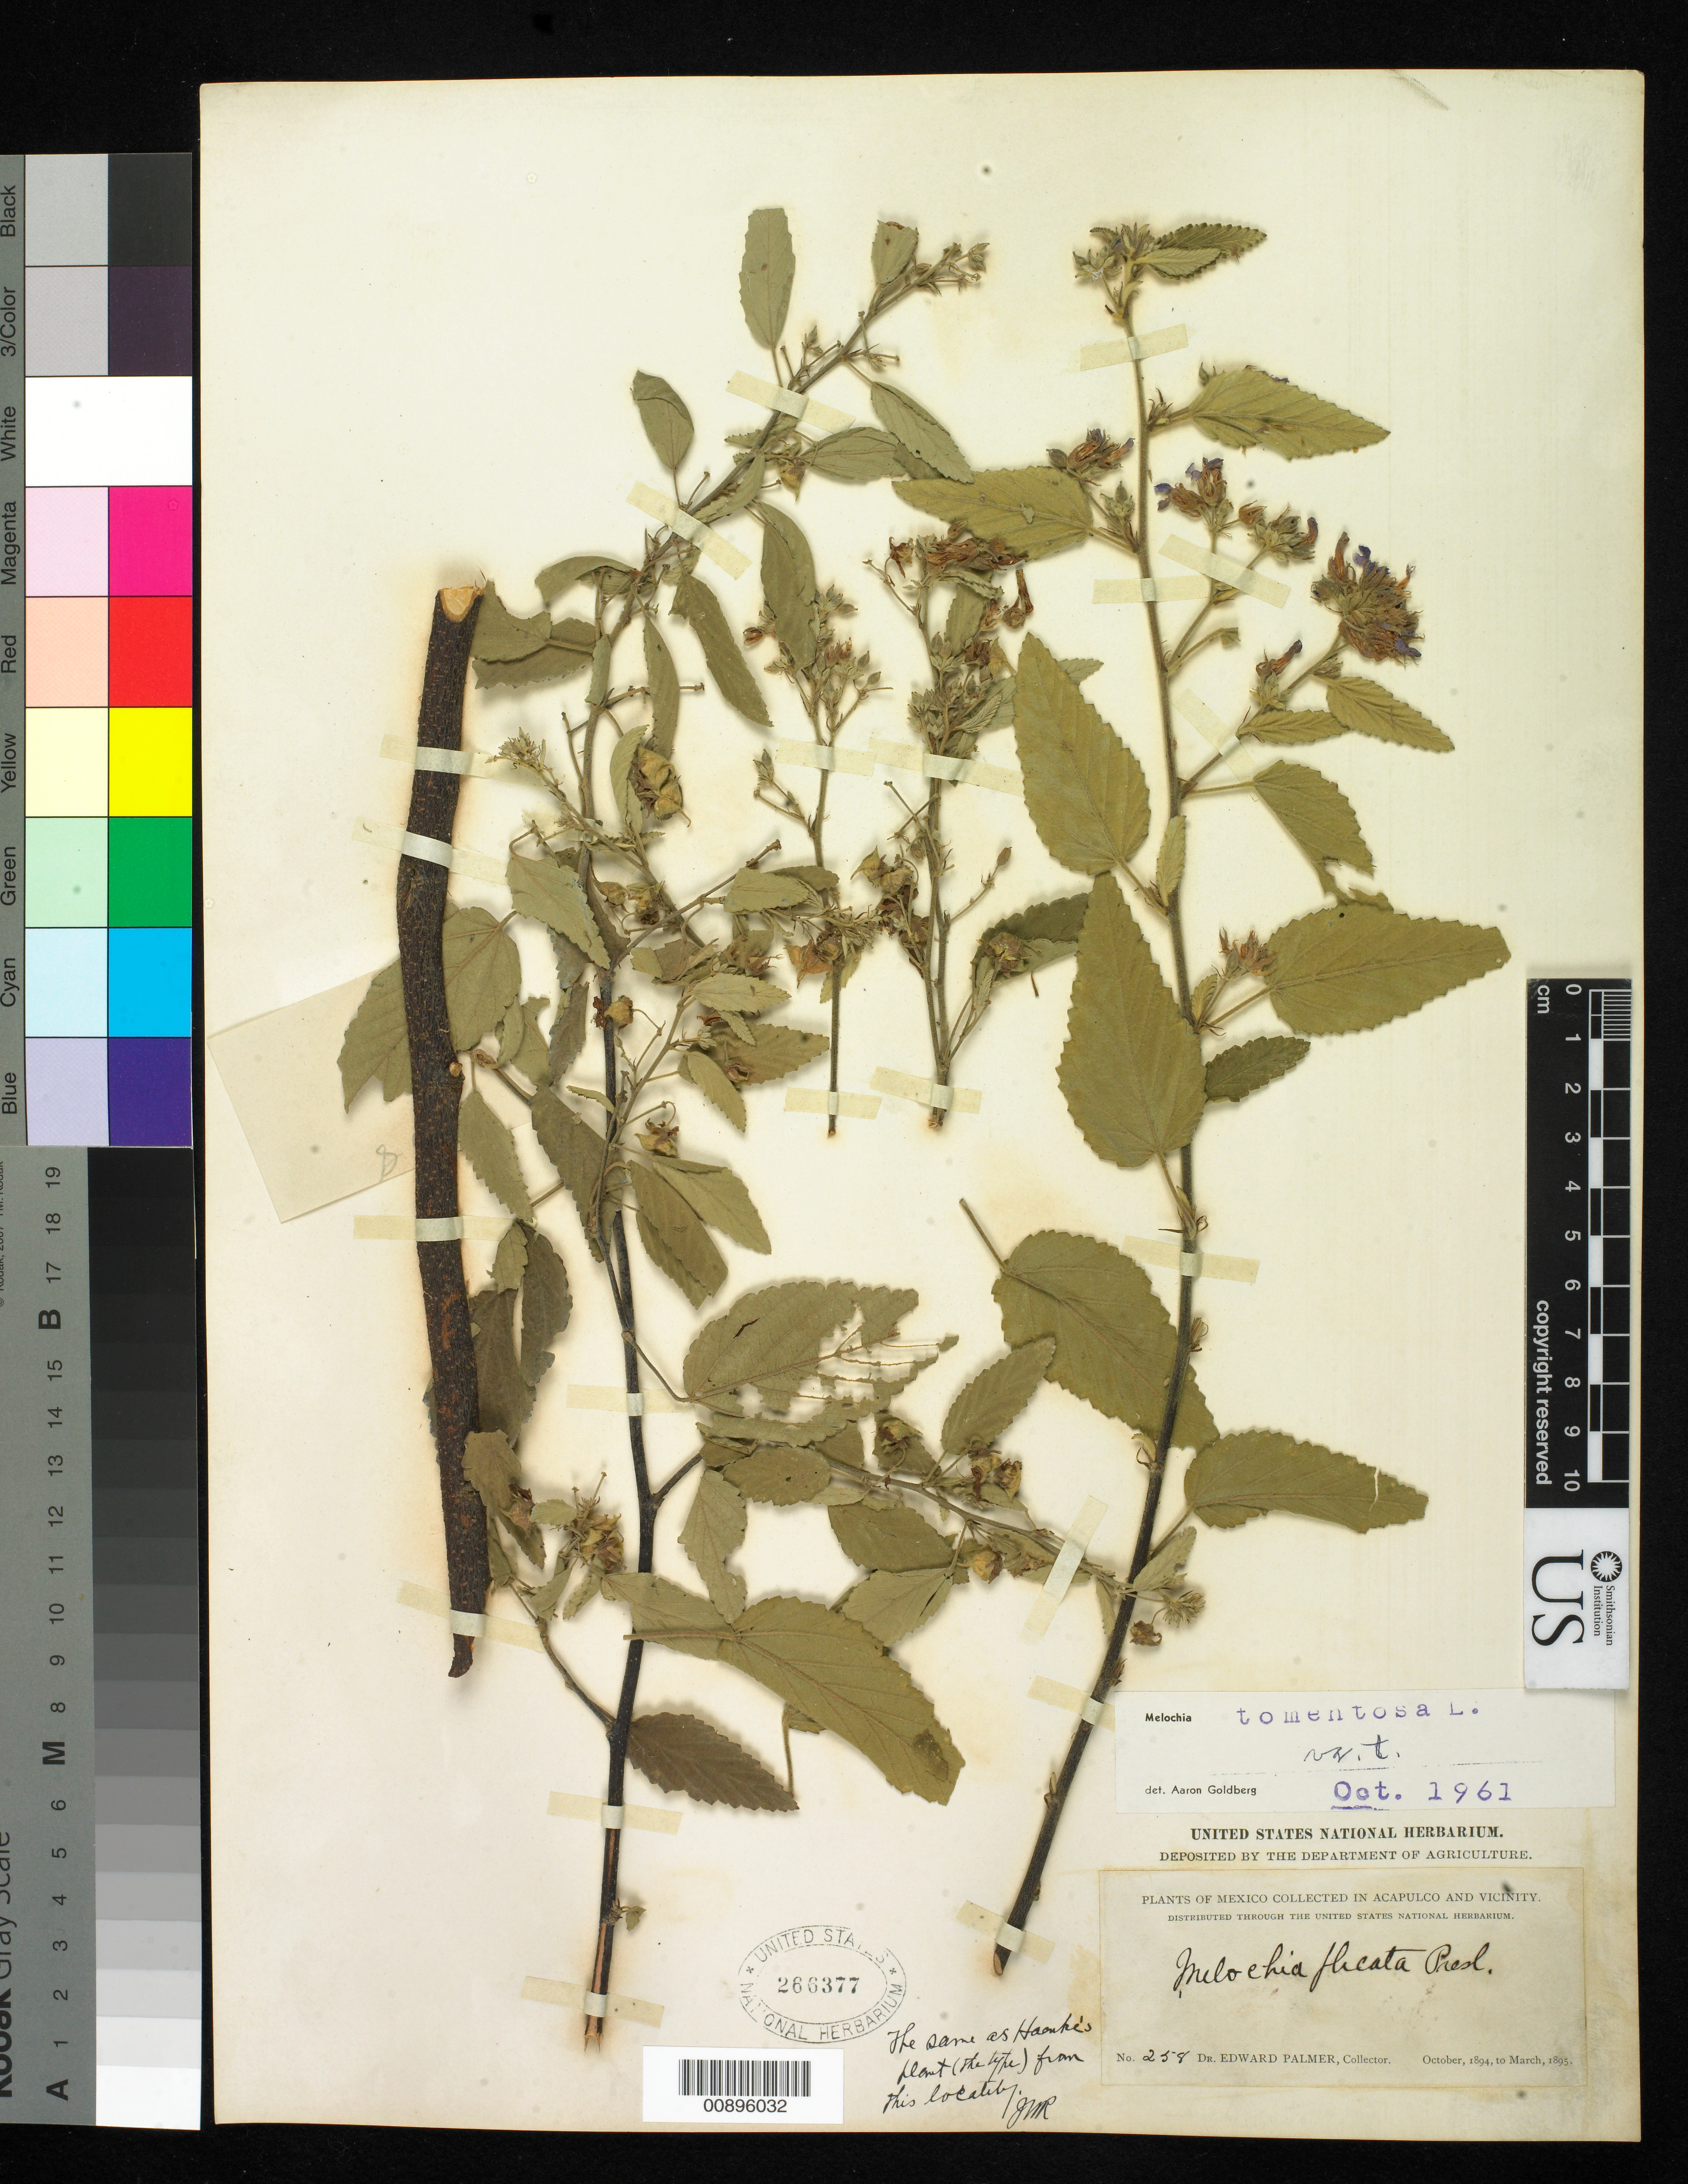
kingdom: Plantae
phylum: Tracheophyta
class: Magnoliopsida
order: Malvales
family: Malvaceae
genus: Melochia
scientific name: Melochia tomentosa var. tomentosa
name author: L.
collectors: E. Palmer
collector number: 258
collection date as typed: Oct 1894 to -- Mar 1895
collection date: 1894-10/1895-03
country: Mexico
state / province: Guerrero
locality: Acapulco, Guerrero and vicinity.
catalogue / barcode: US 266377